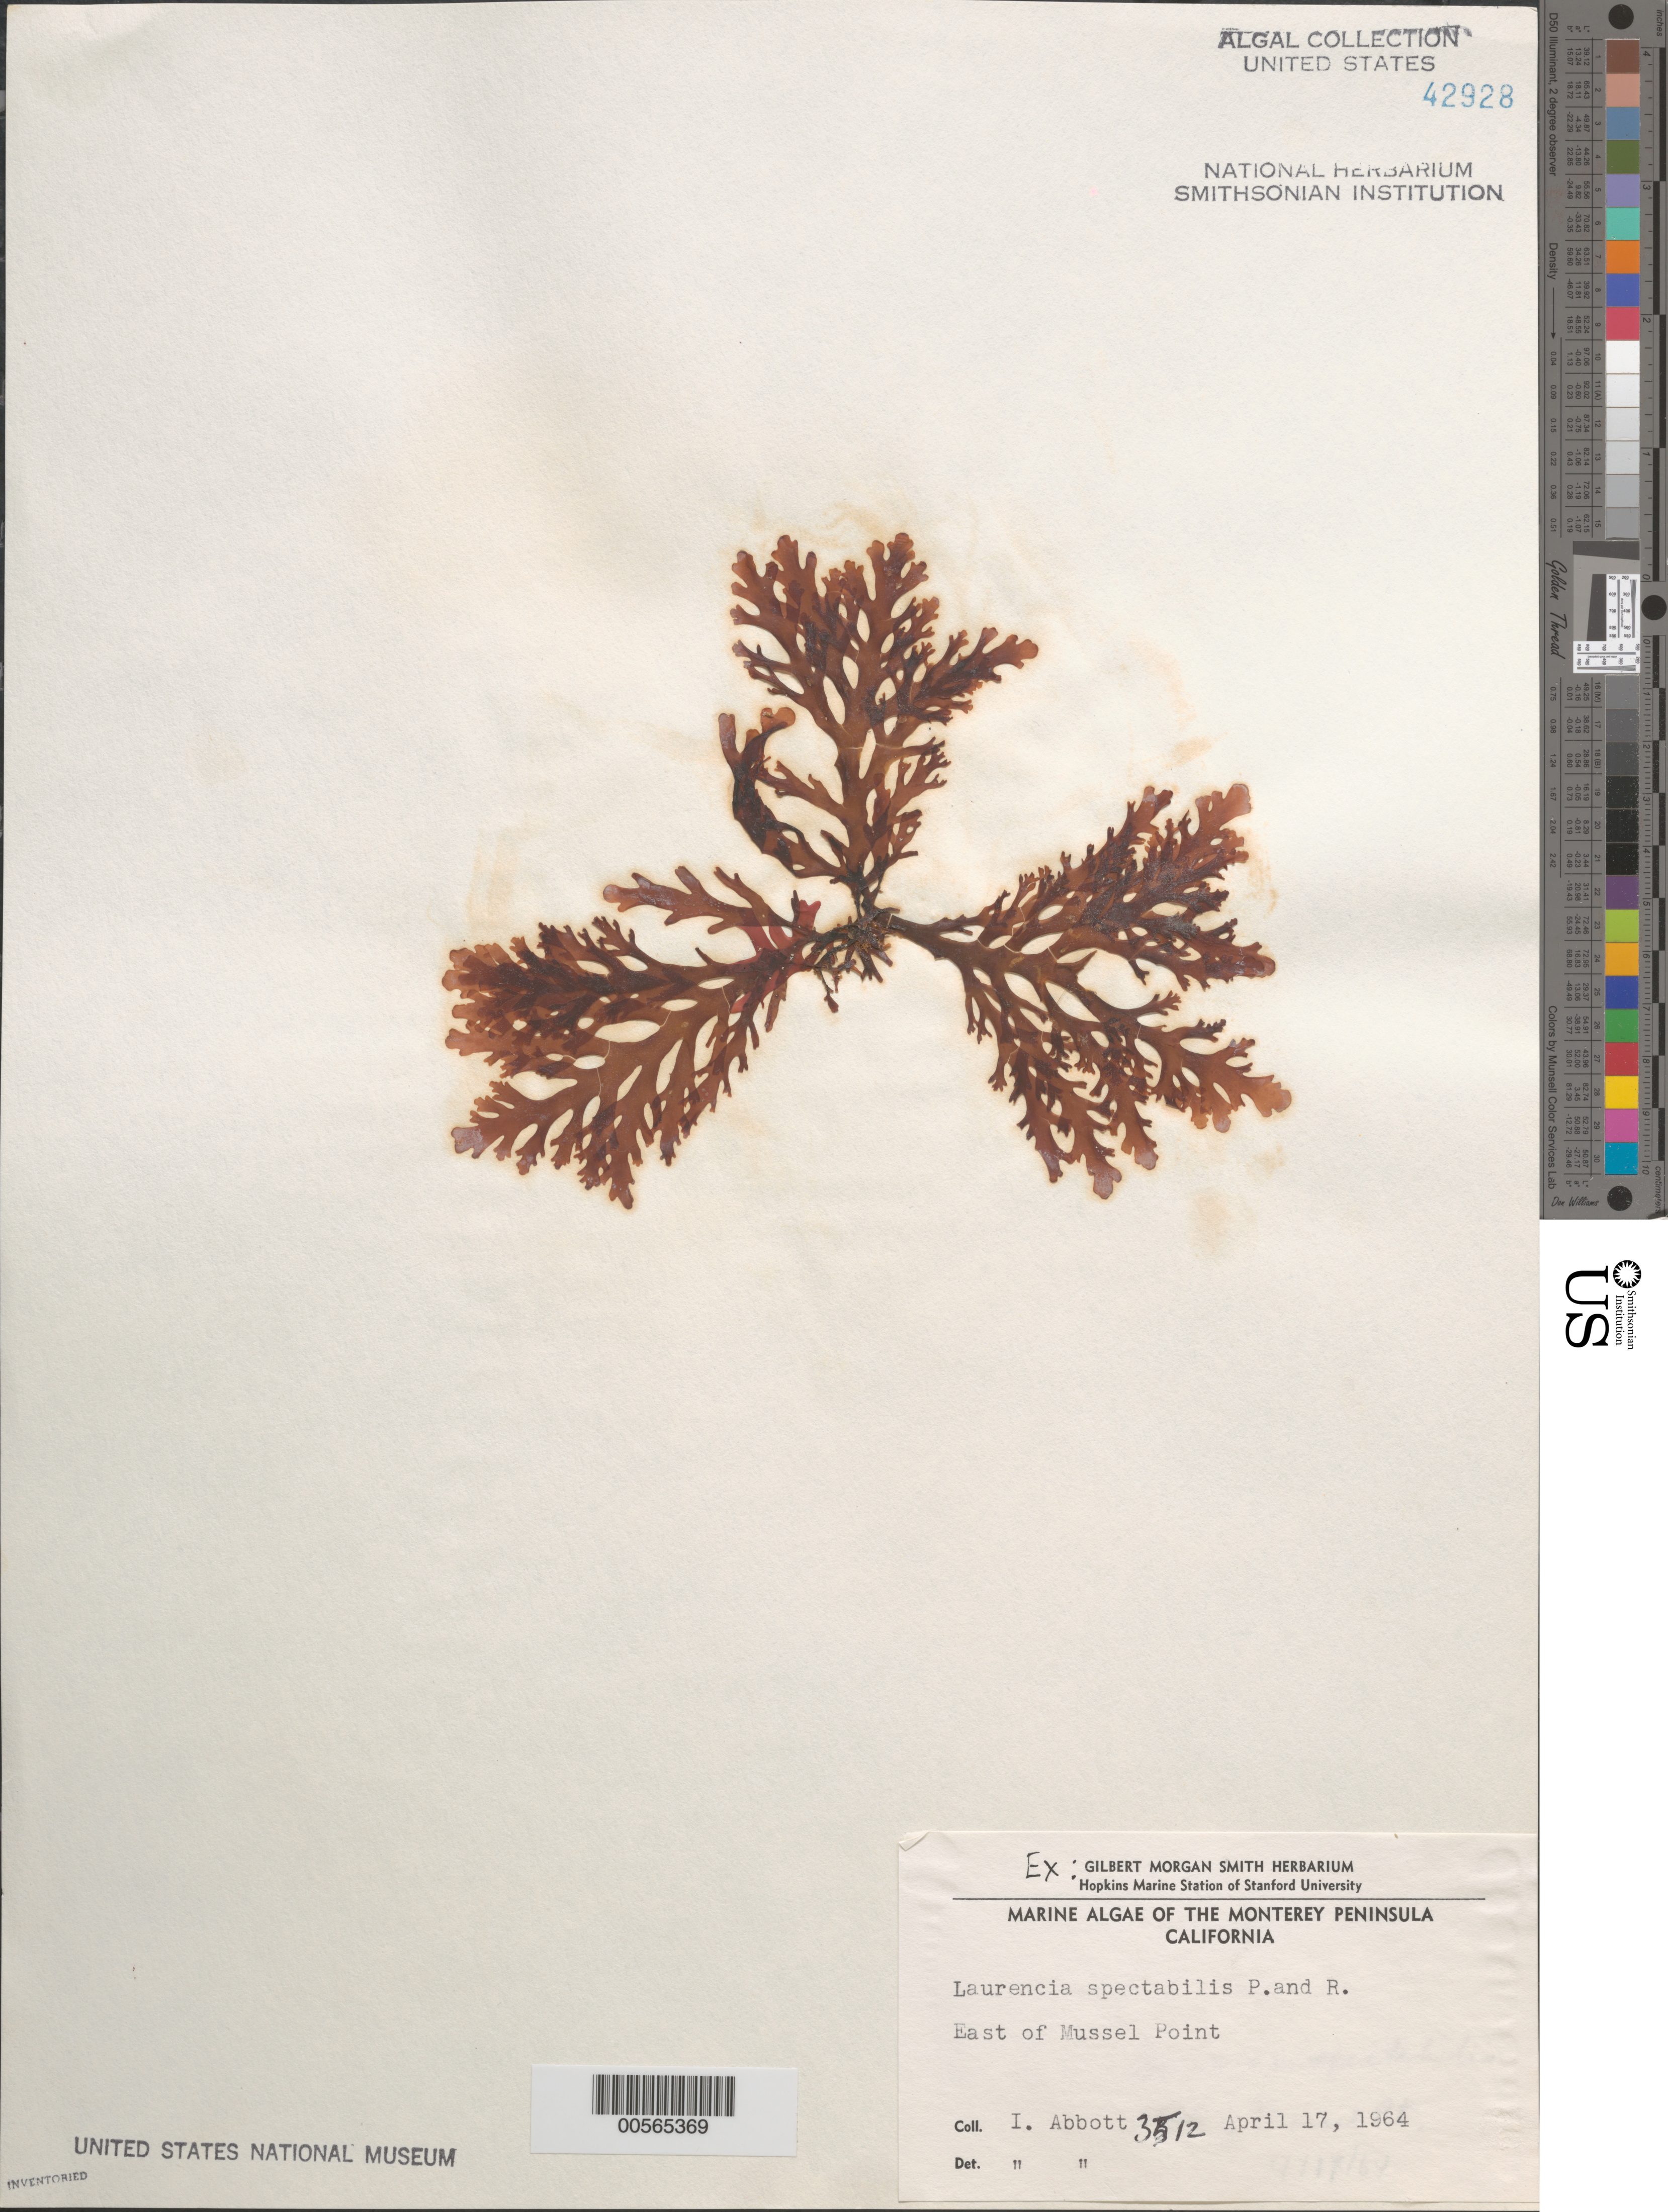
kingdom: Plantae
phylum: Rhodophyta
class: Florideophyceae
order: Ceramiales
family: Rhodomelaceae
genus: Osmundea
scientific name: Osmundea spectabilis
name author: (Postels & Rupr.) K.W. Nam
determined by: Algae name updating Project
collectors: I. A. Abbott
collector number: IAA 3512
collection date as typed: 17 Apr 1964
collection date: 1964-04-17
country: United States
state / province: California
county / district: Monterey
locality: East of Mussel Point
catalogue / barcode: US 42928